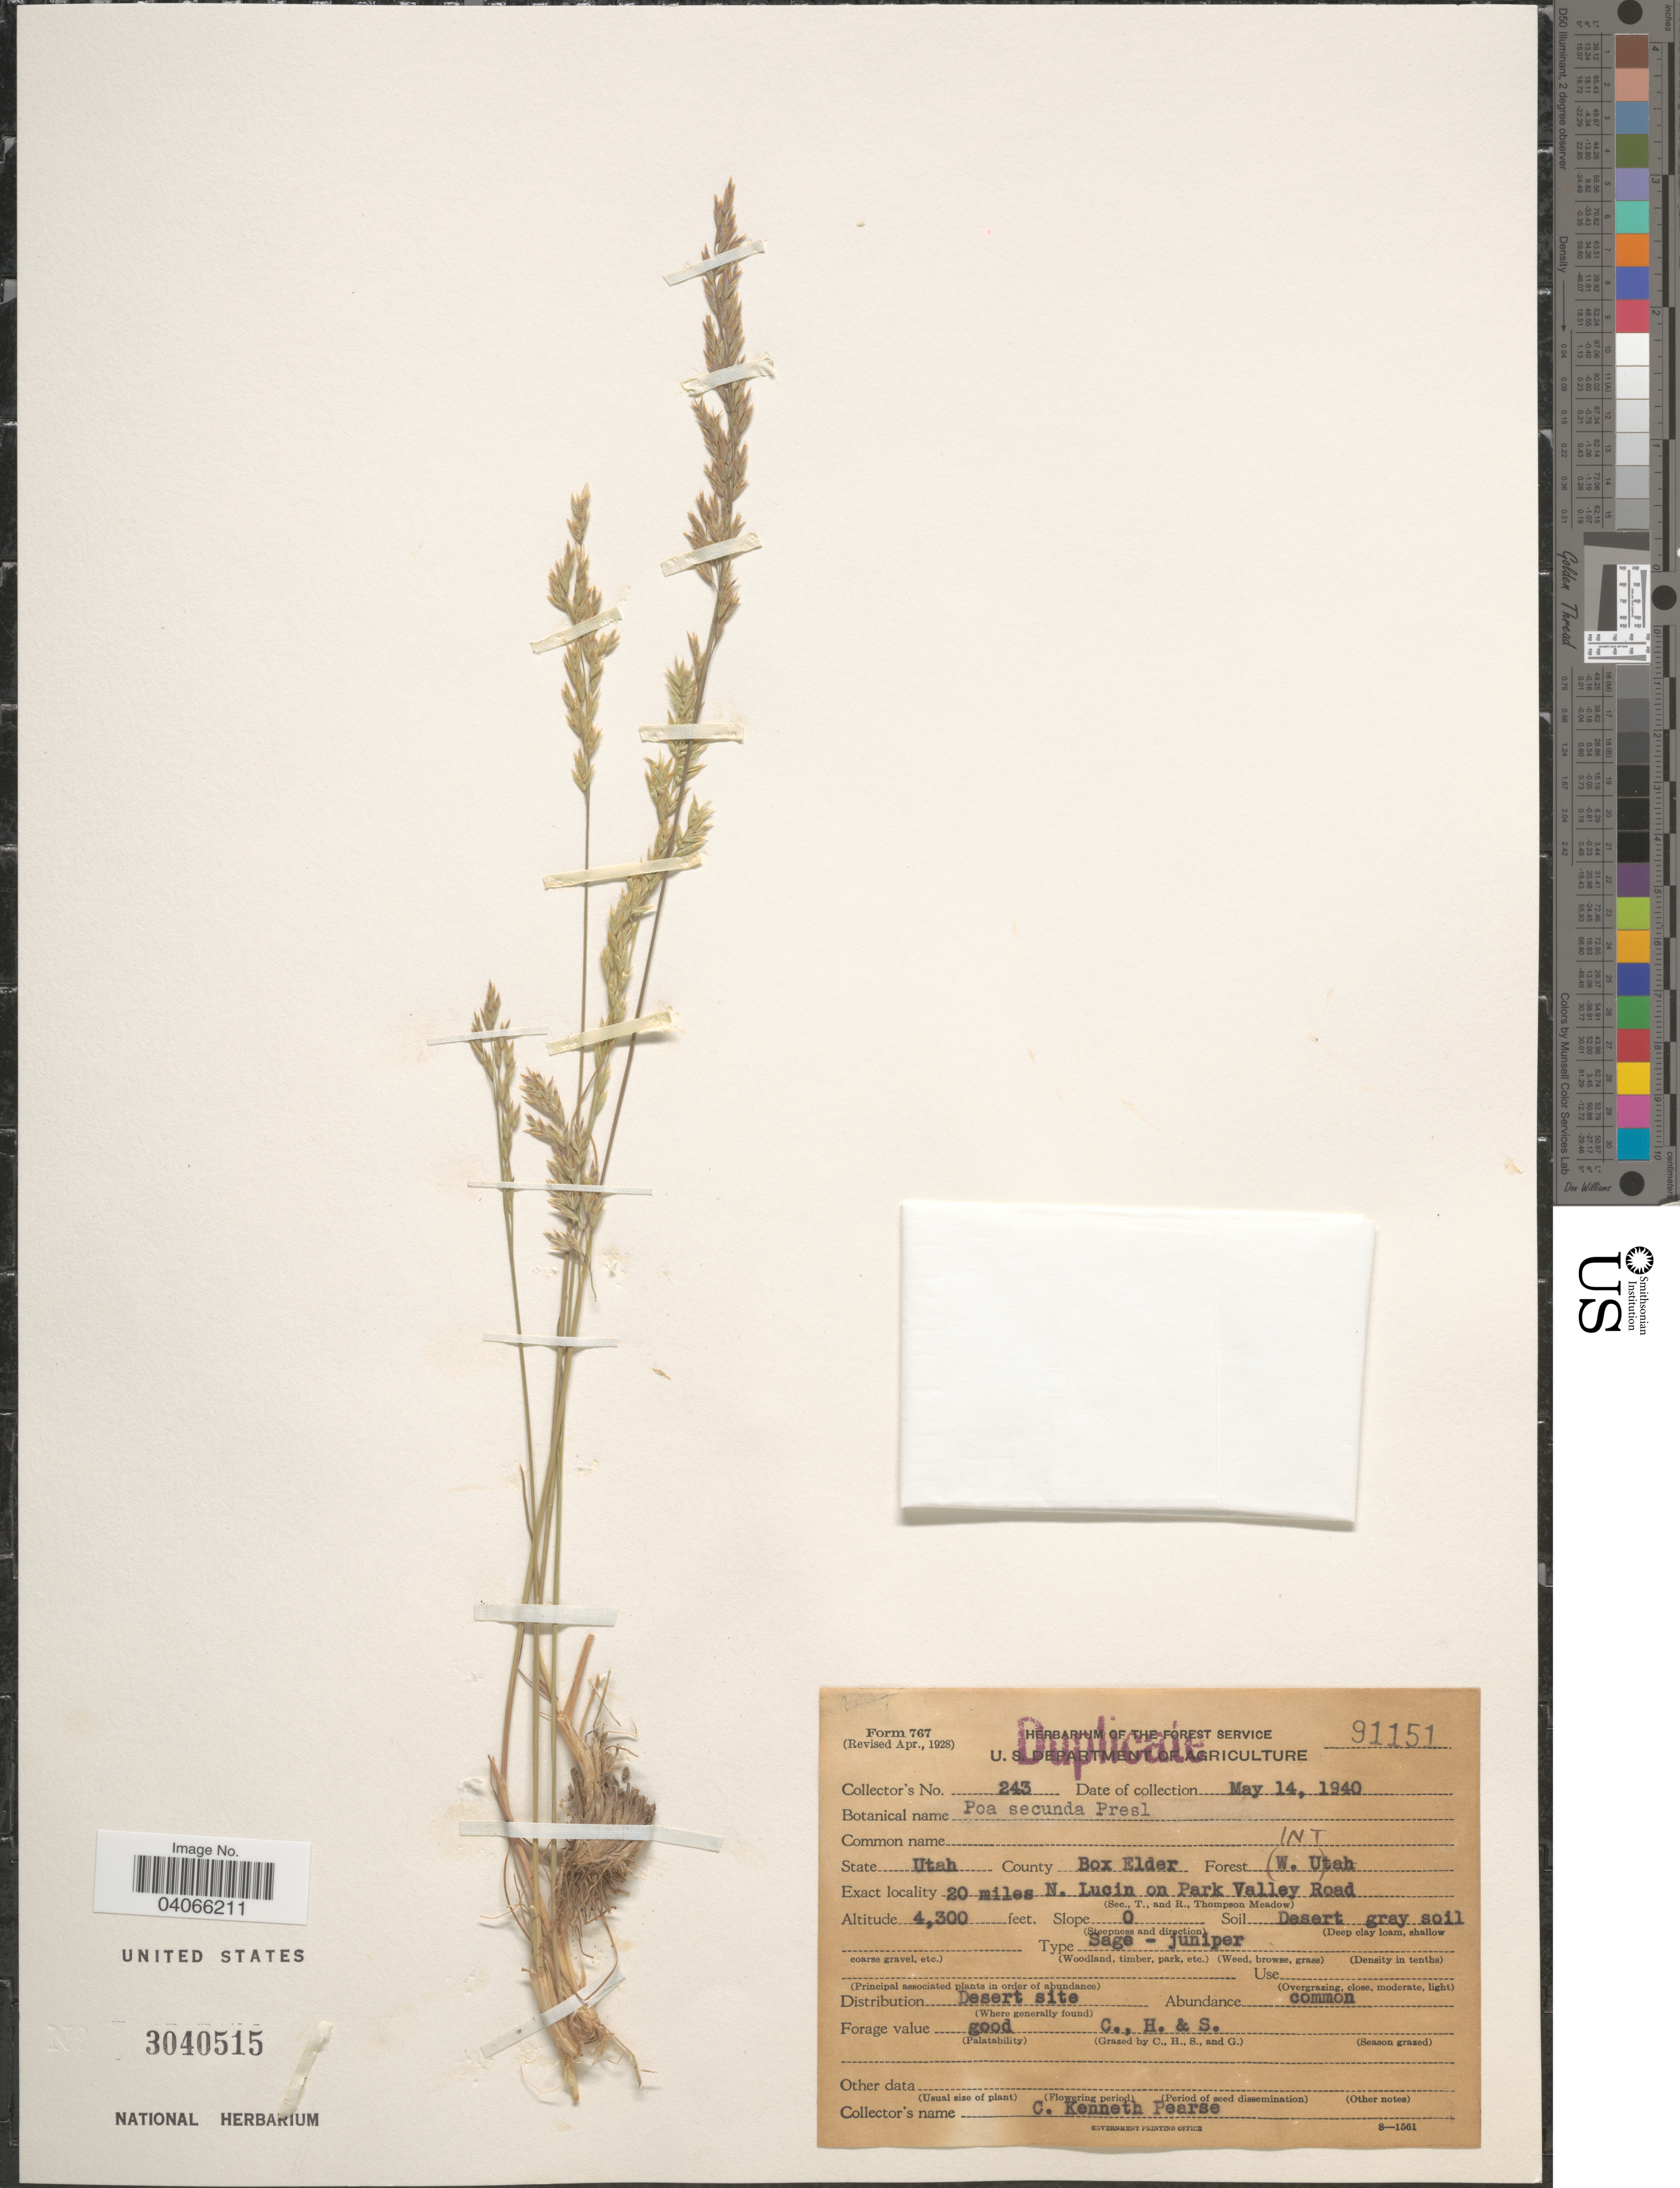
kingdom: Plantae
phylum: Tracheophyta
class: Liliopsida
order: Poales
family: Poaceae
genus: Poa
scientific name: Poa secunda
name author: J. Presl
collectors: C. Pearse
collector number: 243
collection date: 1940-05-14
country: United States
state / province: Utah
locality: County Box Elder. Forest (INT) Utah. 20 miles N. Lucin on Park Valley Road.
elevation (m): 1311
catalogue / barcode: US 3040515